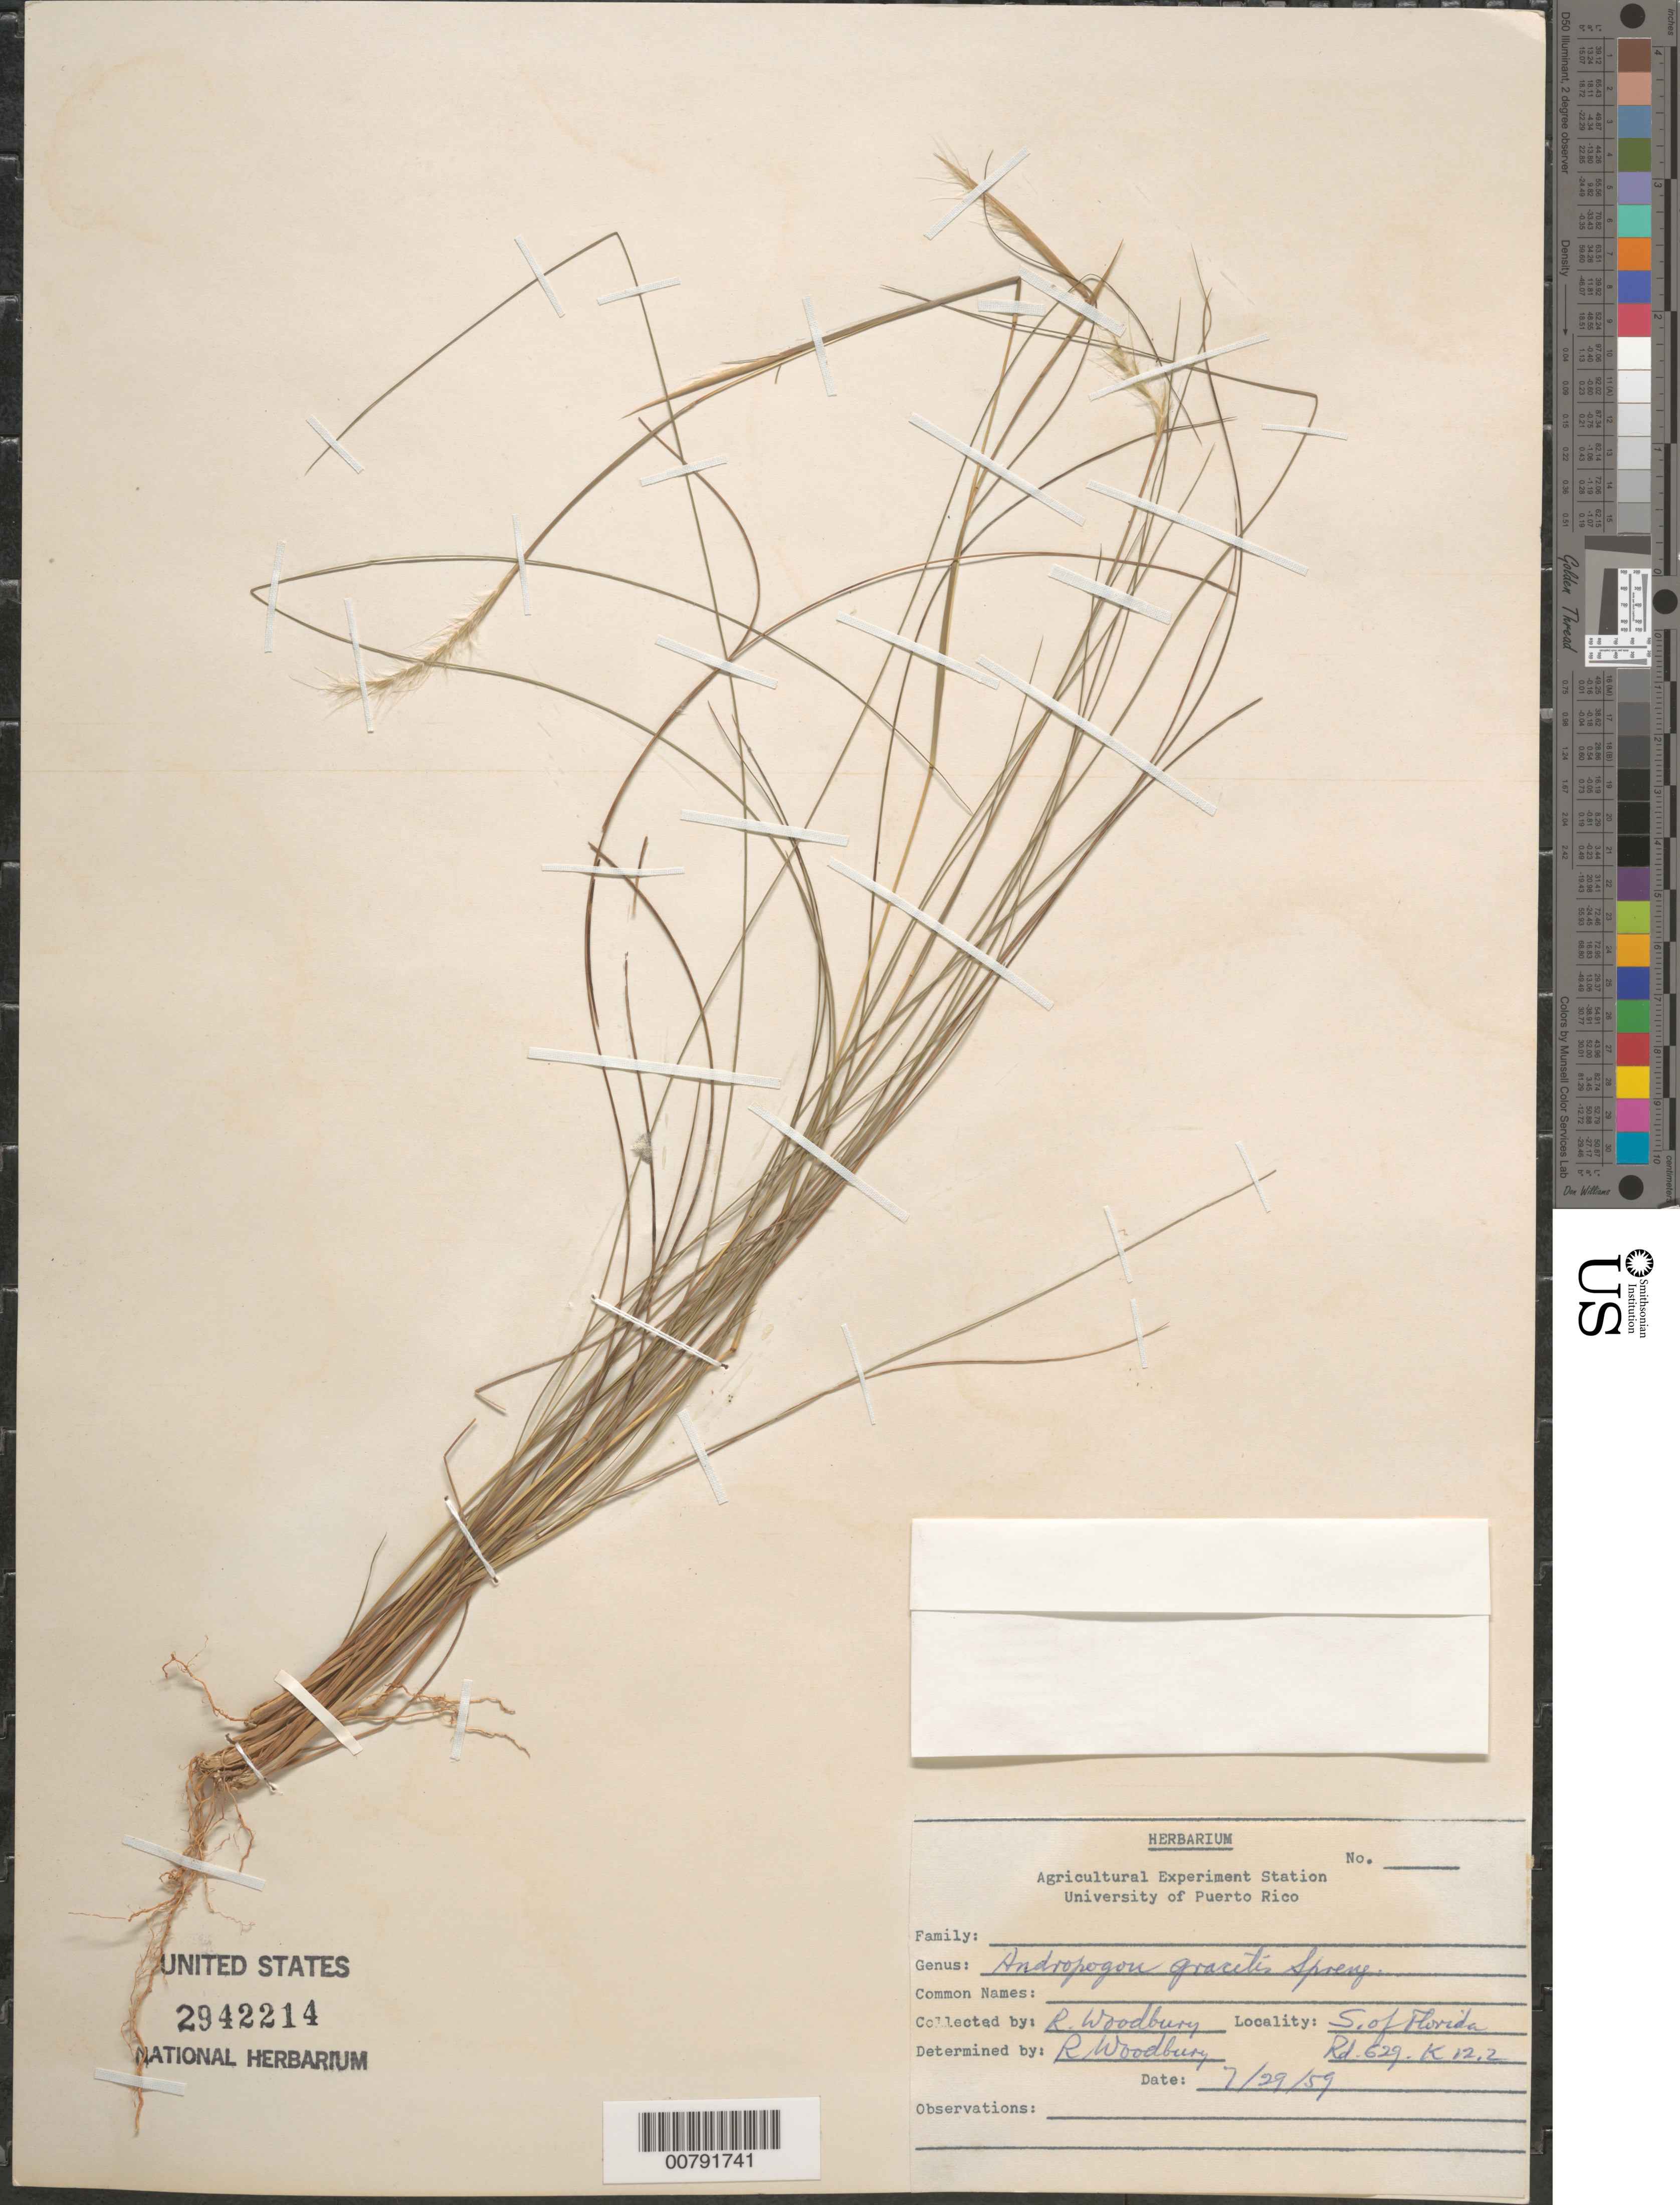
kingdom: Plantae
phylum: Tracheophyta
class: Liliopsida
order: Poales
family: Poaceae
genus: Schizachyrium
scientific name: Schizachyrium gracile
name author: (Spreng.) Nash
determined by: Woodbury, R. O.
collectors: R. O. Woodbury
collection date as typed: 29 Jul 1959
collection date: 1959-07-29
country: Puerto Rico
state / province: Florida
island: Puerto Rico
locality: Agricultural Experiment Station, S of Florida Rd. 629, km 12.2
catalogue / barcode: US 2942214